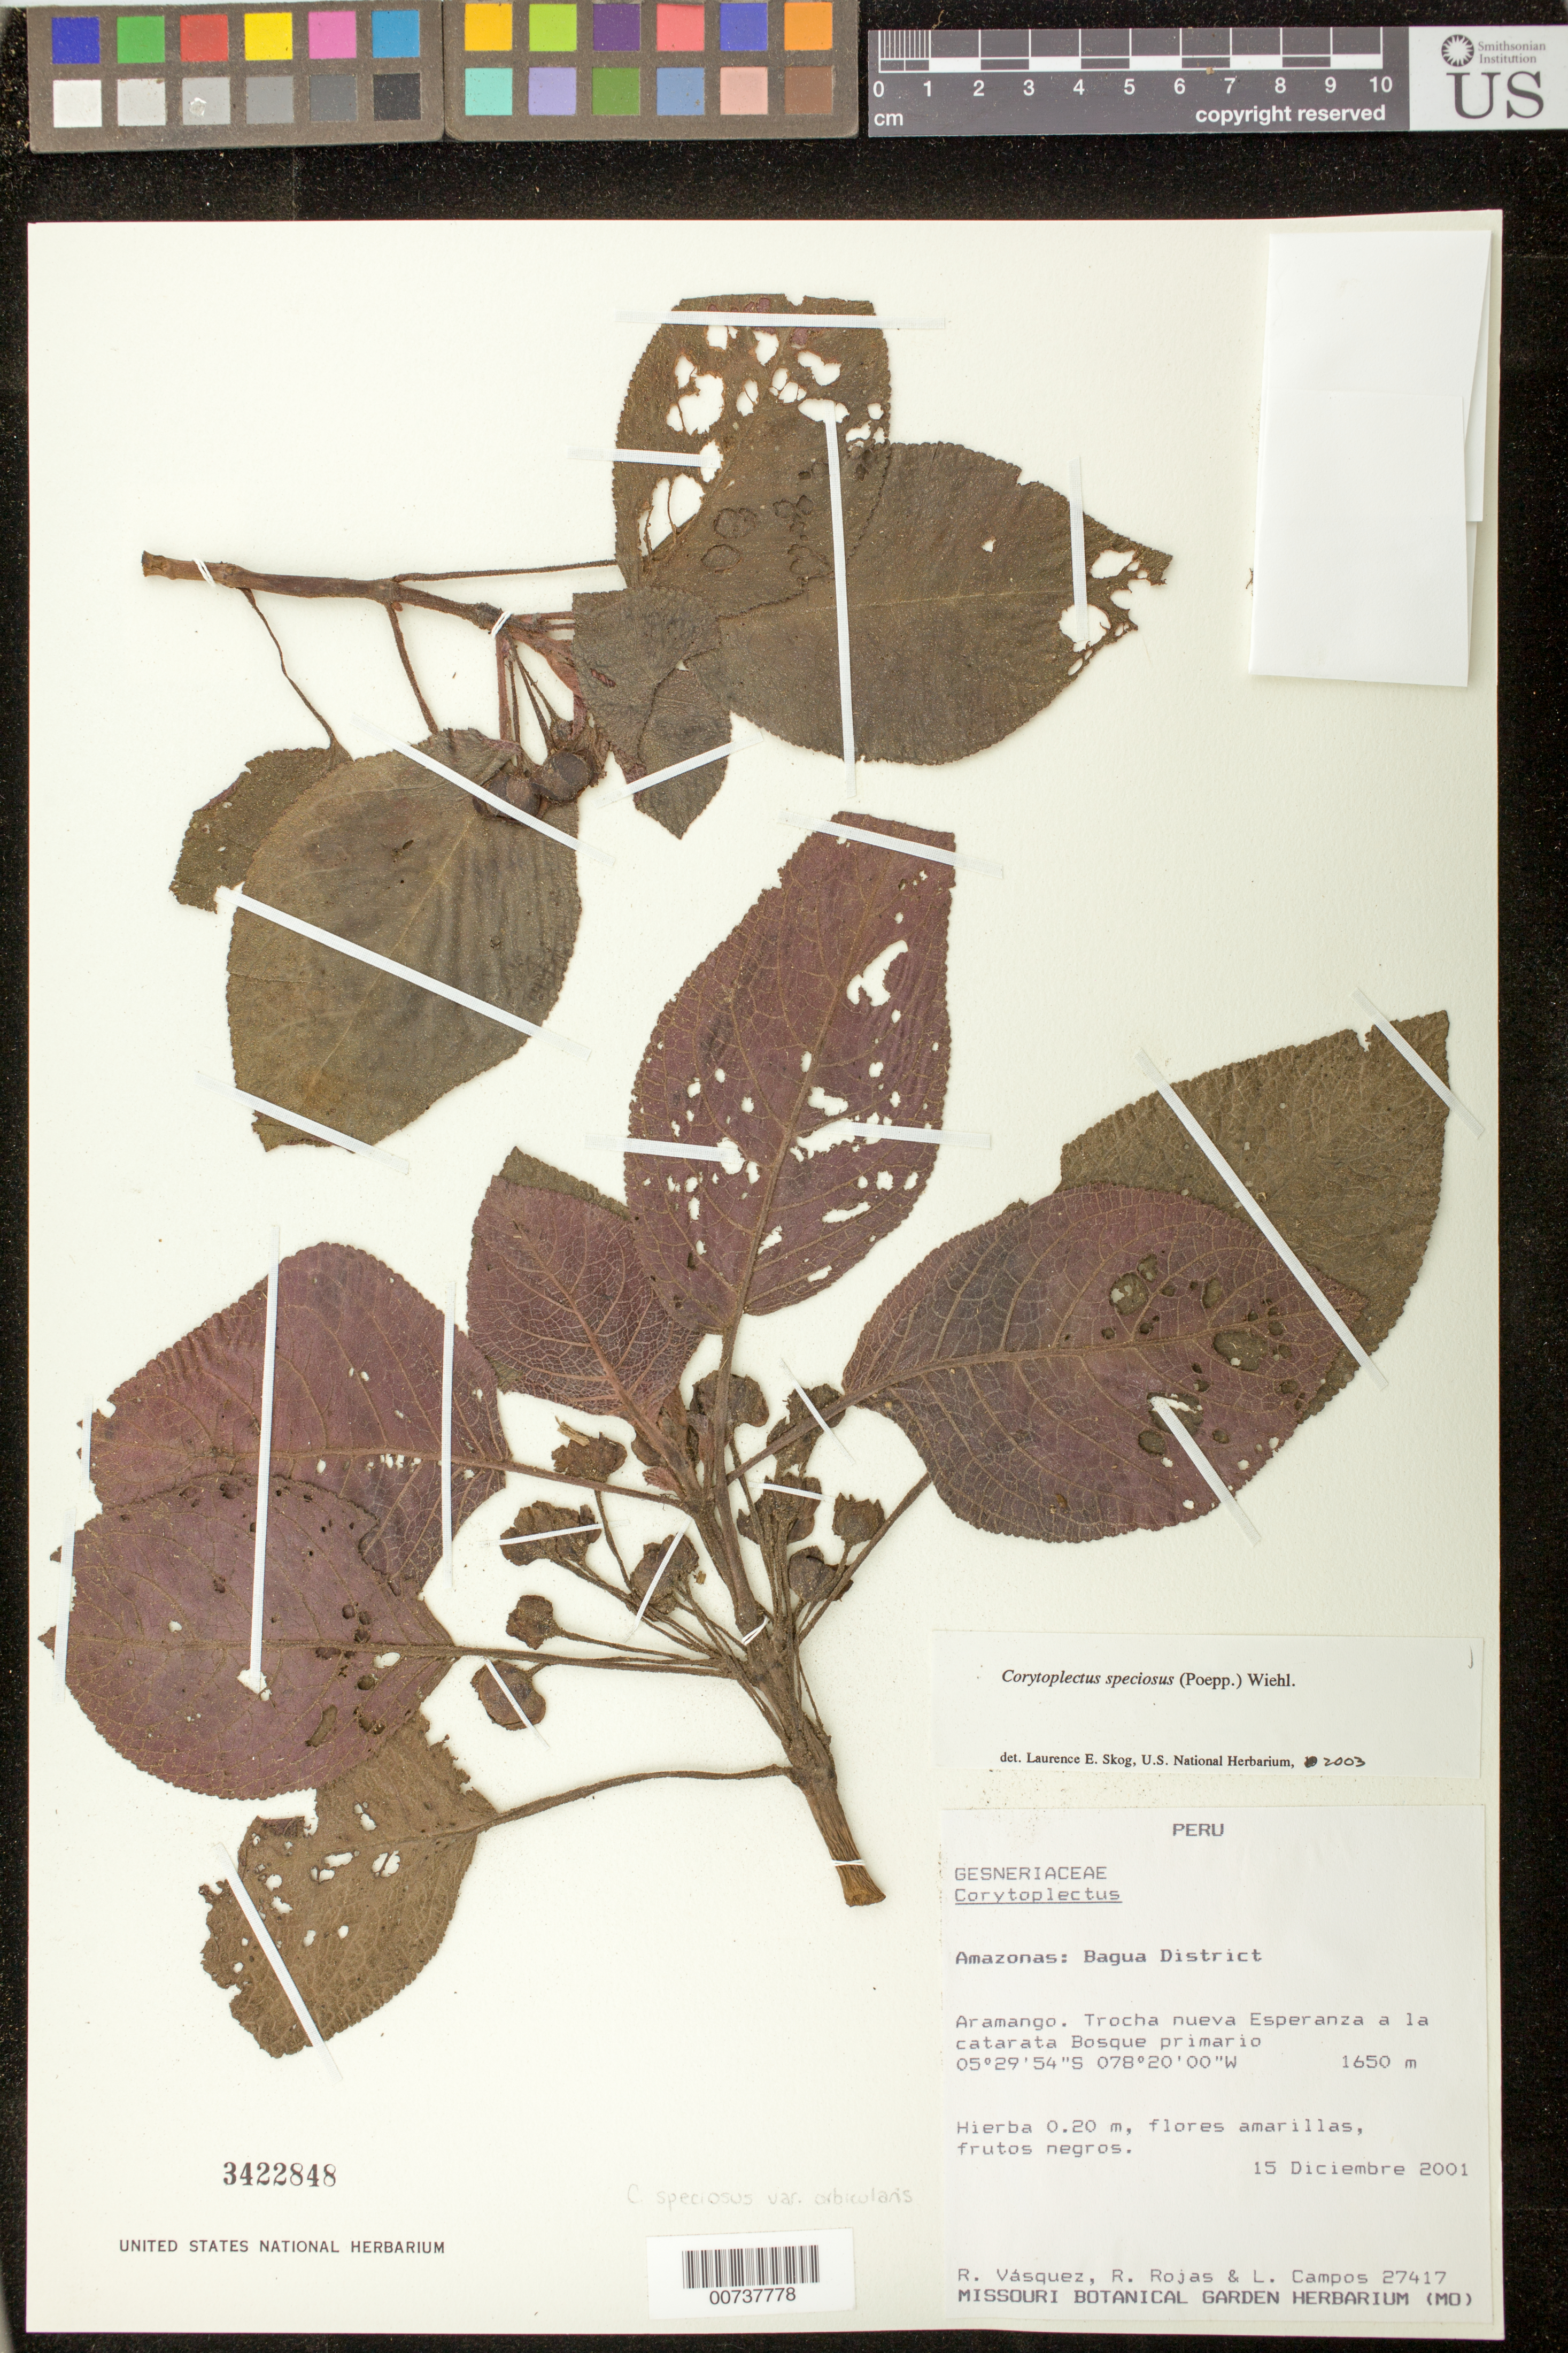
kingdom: Plantae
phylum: Tracheophyta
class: Magnoliopsida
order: Lamiales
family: Gesneriaceae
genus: Corytoplectus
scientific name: Corytoplectus speciosus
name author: (Poepp.) Wiehler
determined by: Skog, Laurence E.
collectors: R. Vásquez, R. Rojas & L. Campos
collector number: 27417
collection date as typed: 15 Dec 2001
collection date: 2001-12-15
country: Peru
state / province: Amazonas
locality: Bagua District, Aramango, trocha nueva Esperanza a la catarata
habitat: Bosque primario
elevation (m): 1650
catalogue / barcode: US 3422848